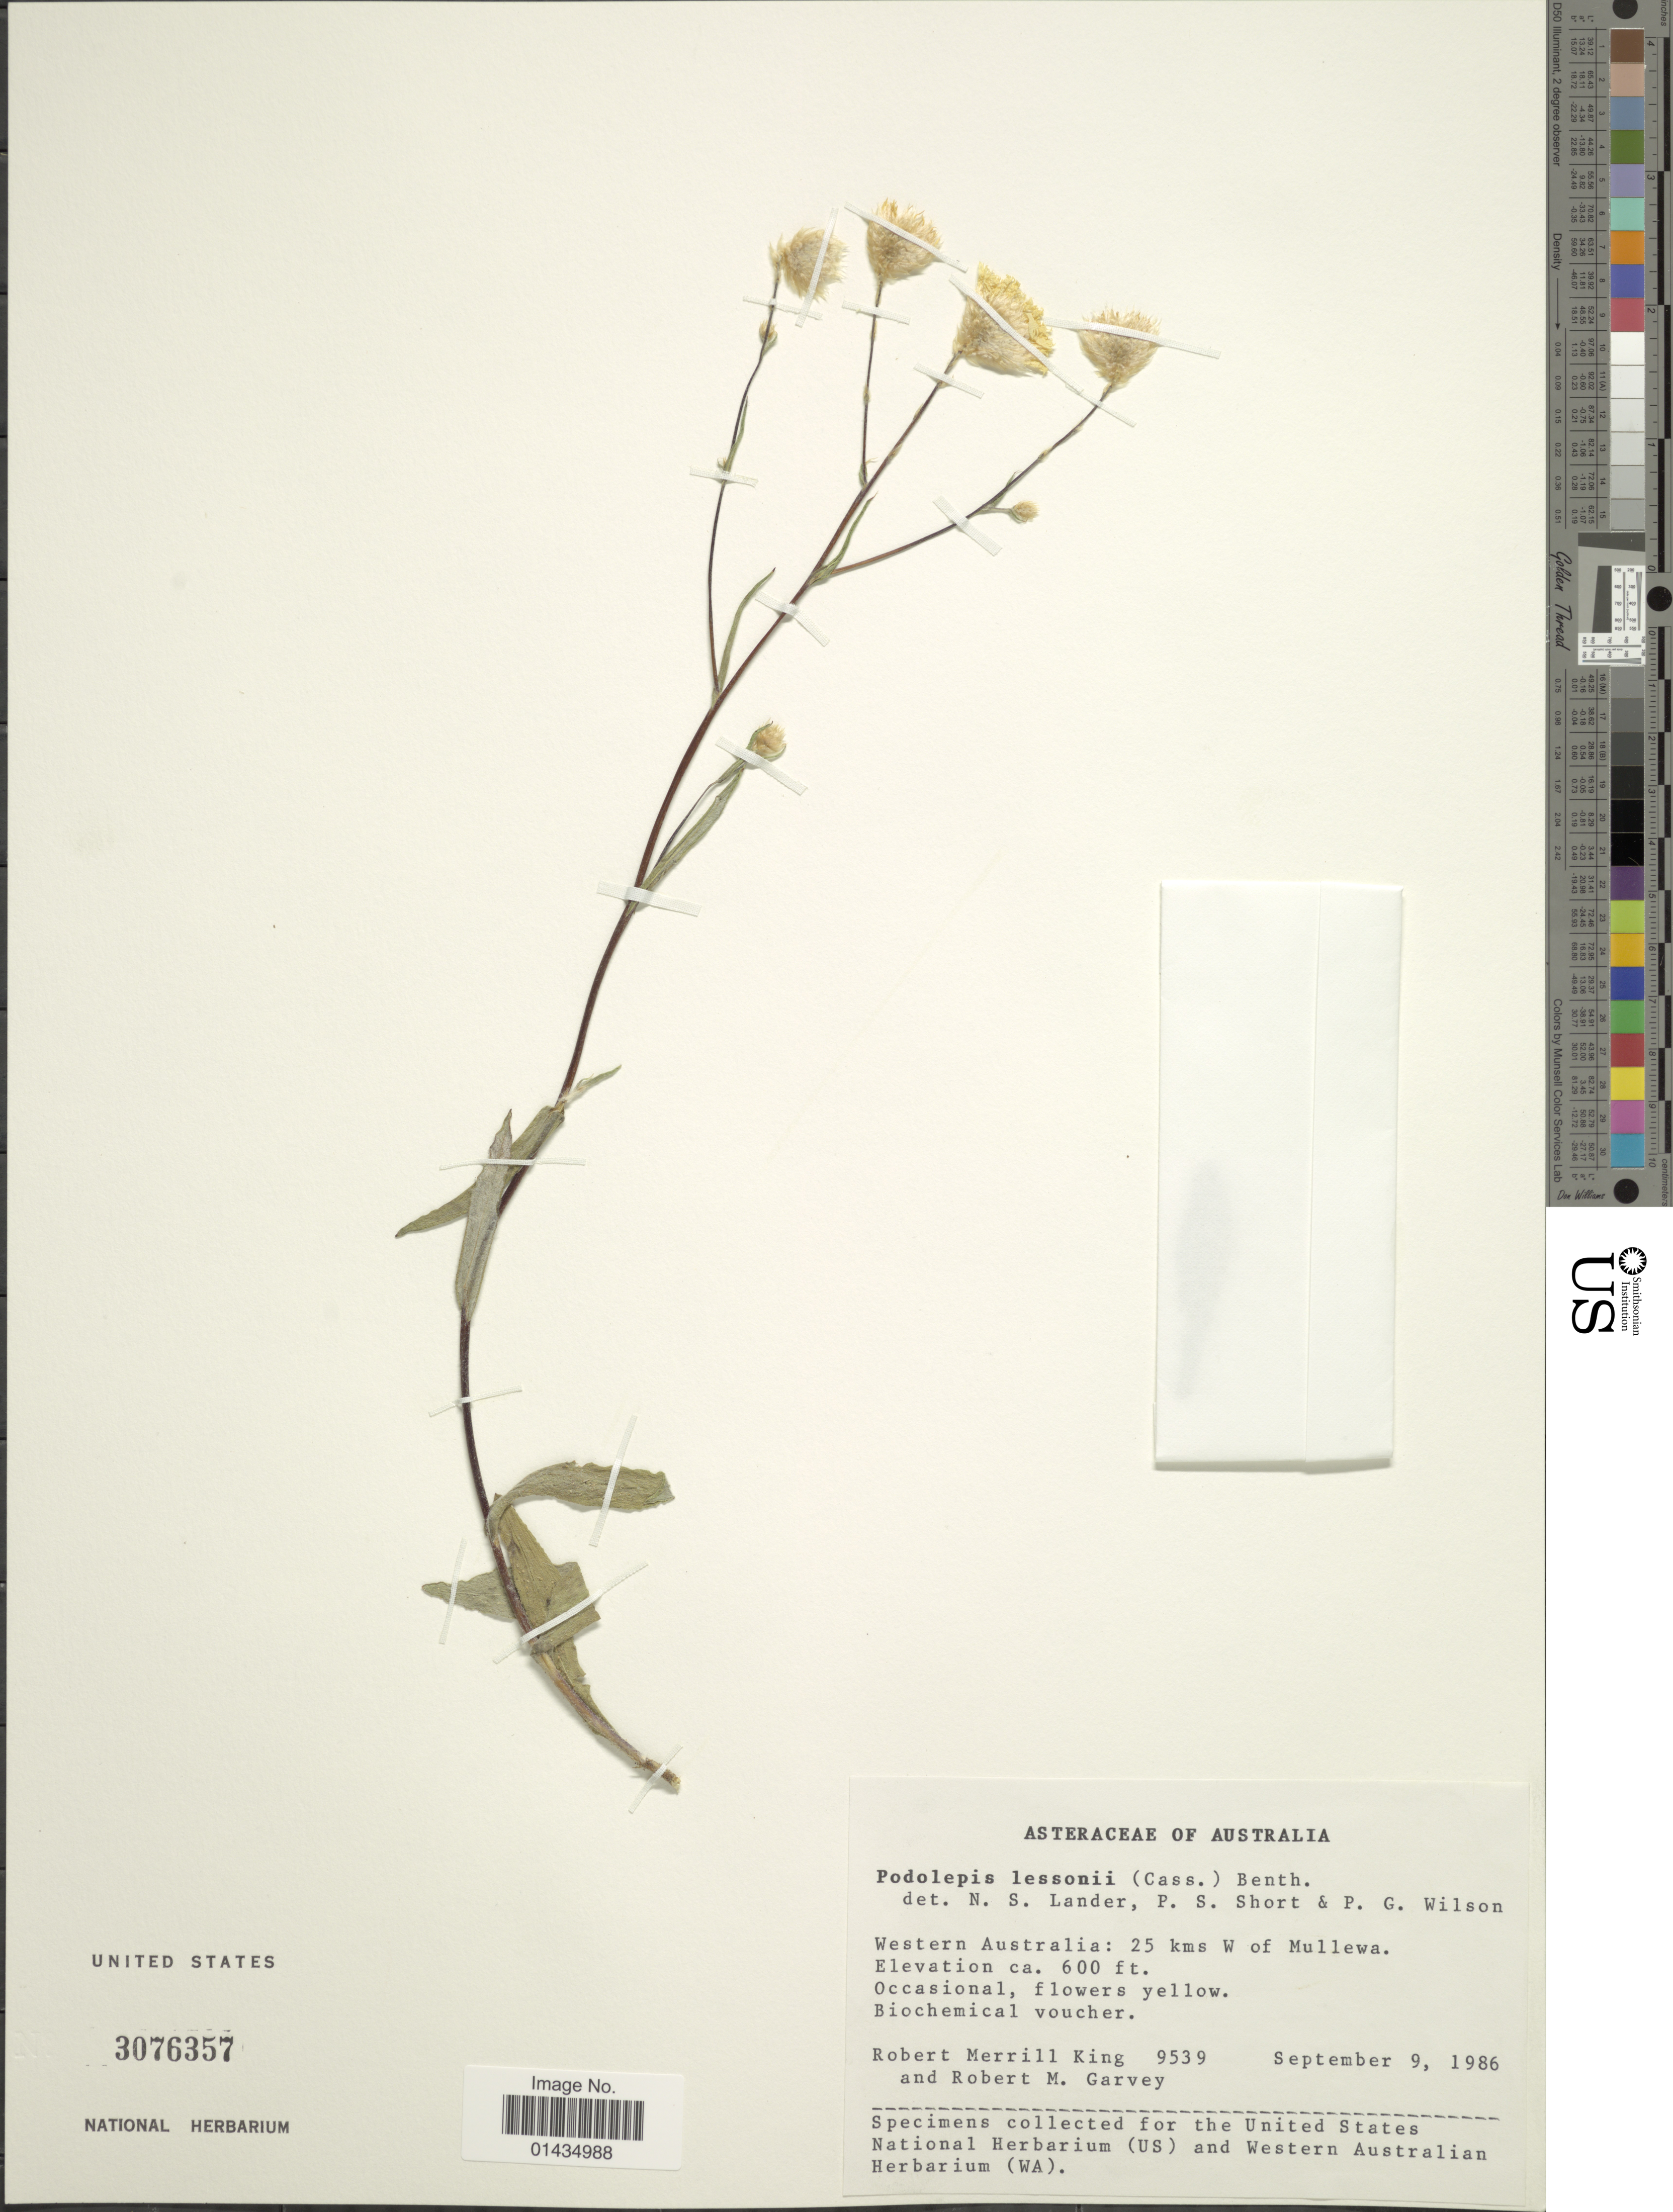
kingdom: Plantae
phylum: Tracheophyta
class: Magnoliopsida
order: Asterales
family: Asteraceae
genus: Podolepis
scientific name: Podolepis lessonii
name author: (Cass.) Benth.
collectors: R. M. King & R. Garvey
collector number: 9539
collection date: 1986-09-09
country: Australia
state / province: Western Australia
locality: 25 kms W of Mullewa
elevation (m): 183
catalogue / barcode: US 3076357